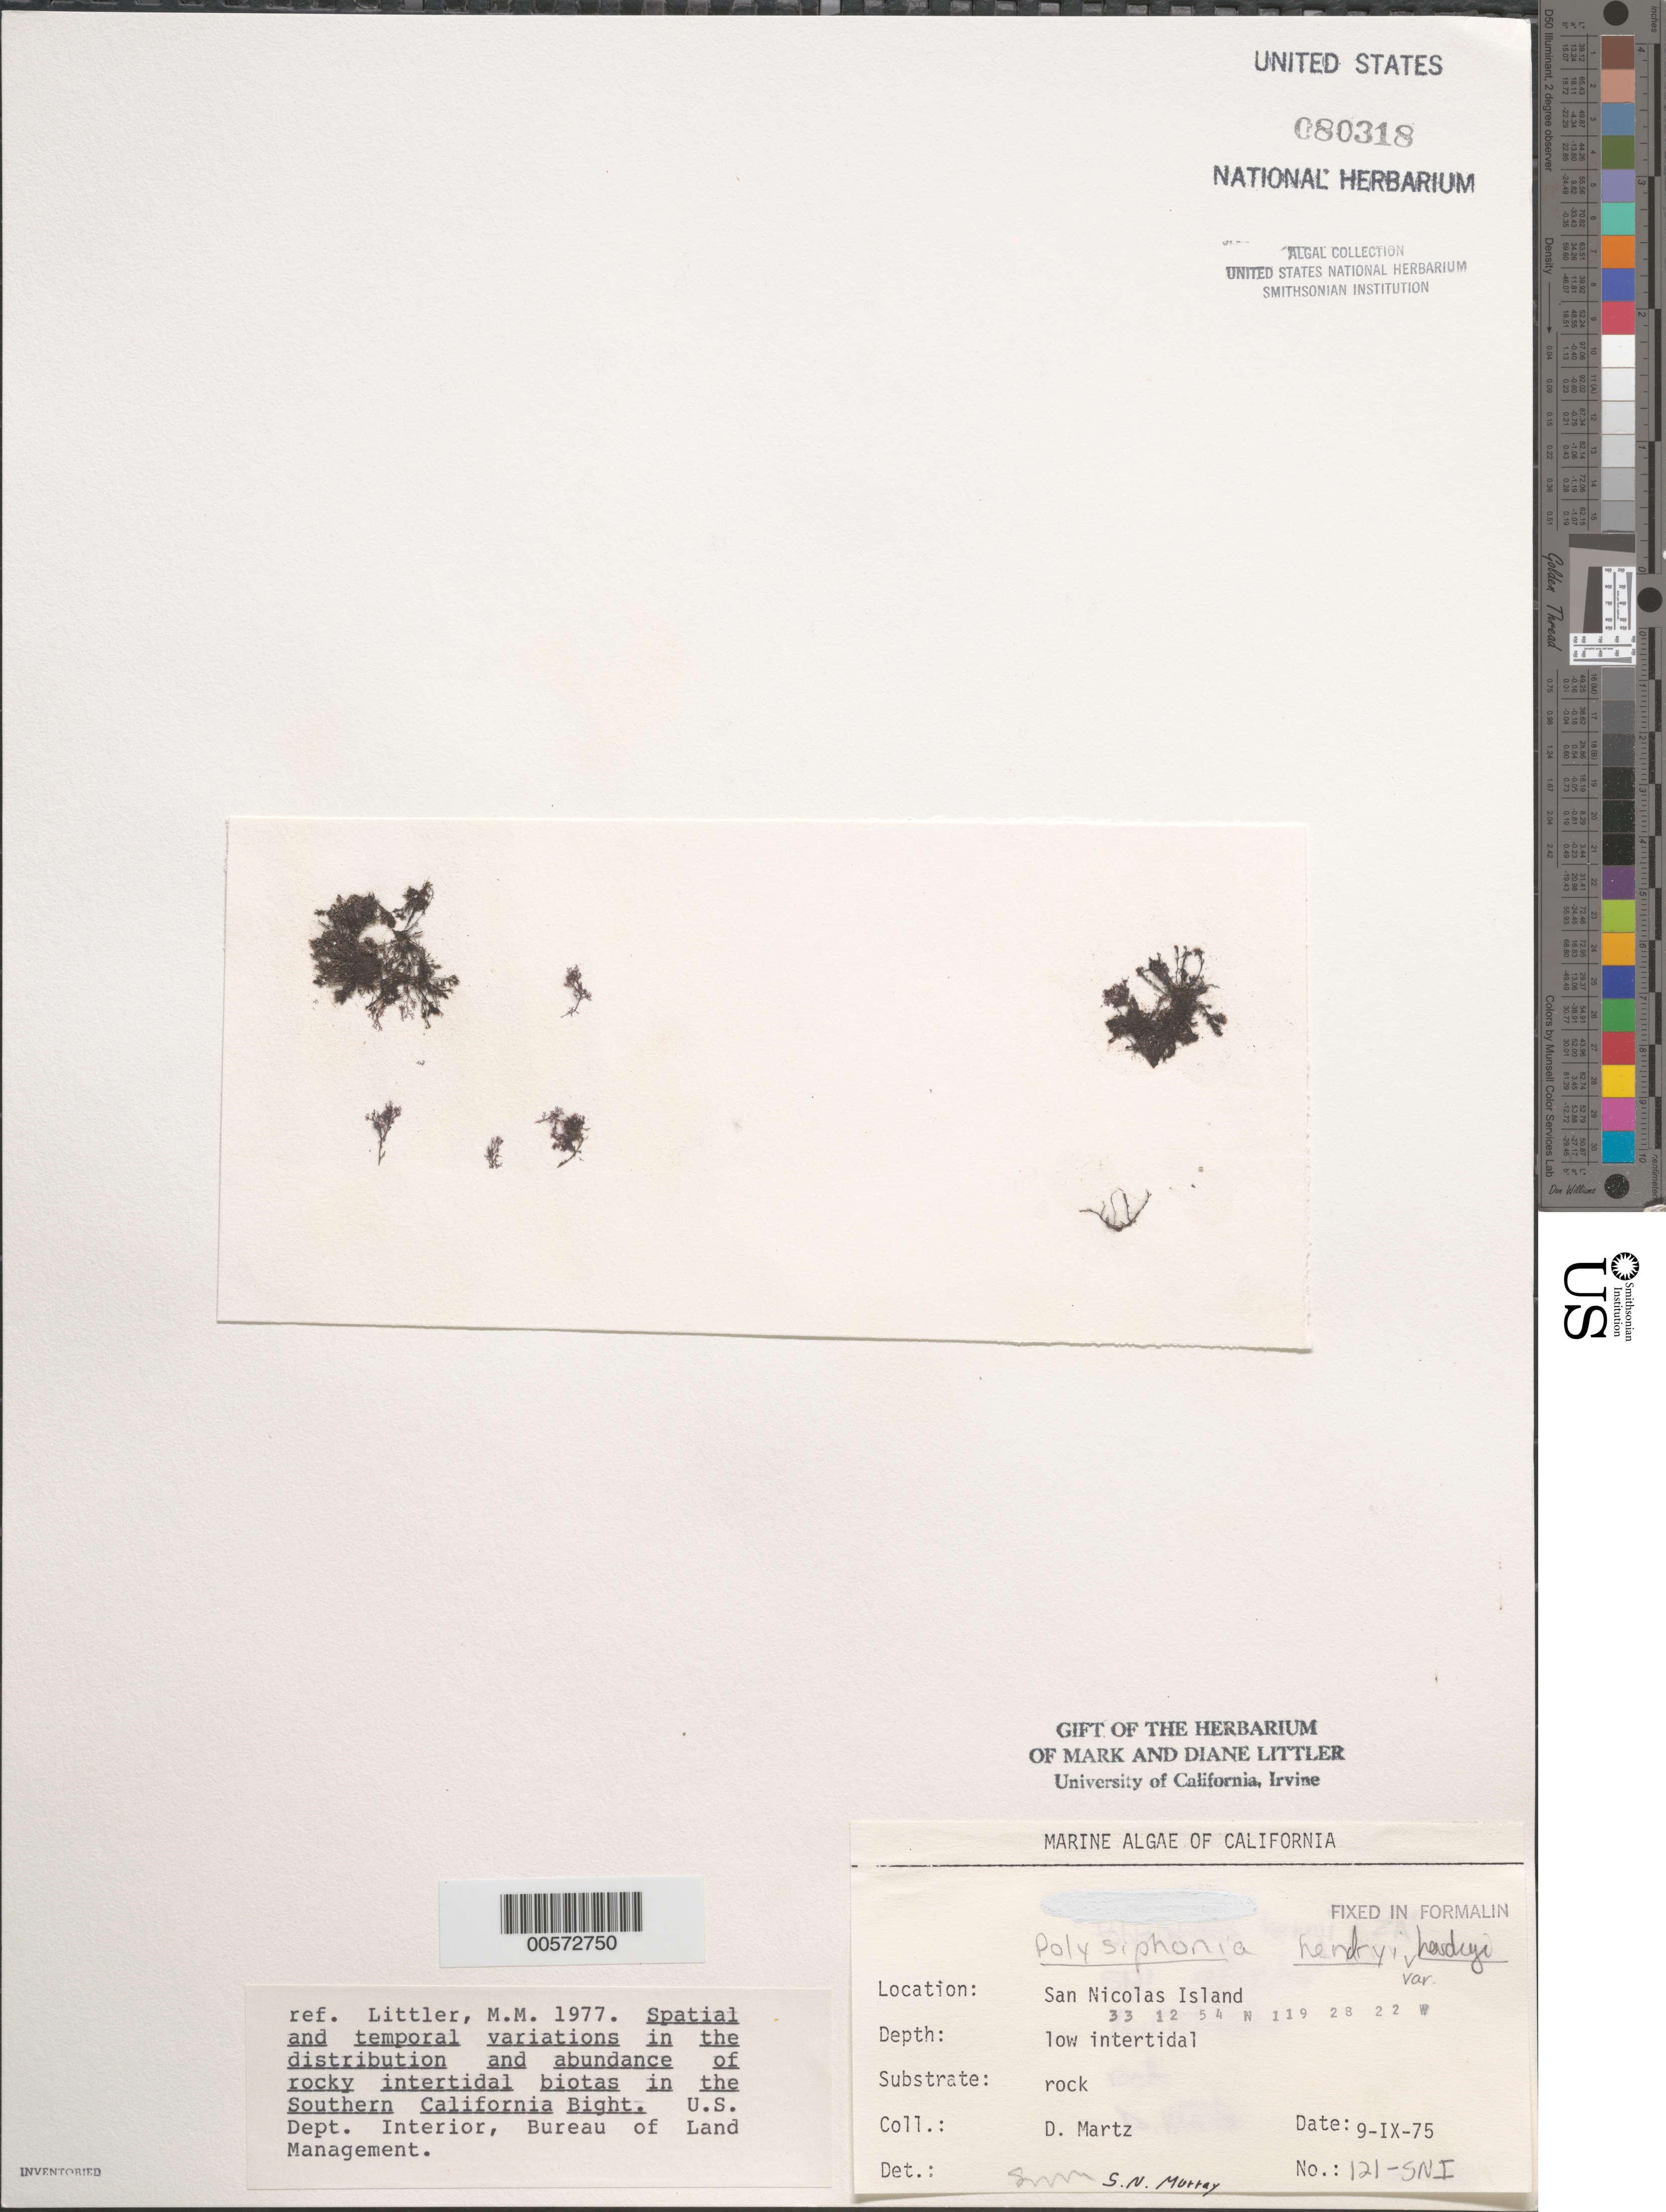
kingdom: Plantae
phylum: Rhodophyta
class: Florideophyceae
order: Ceramiales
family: Rhodomelaceae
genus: Vertebrata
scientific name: Vertebrata hendryi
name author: (N.L. Gardner) Savoie & G.W. Saunders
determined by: Algae name updating Project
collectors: D. Martz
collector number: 121-sni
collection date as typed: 09 Sep 1975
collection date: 1975-09-09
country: United States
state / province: California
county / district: Ventura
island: San Nicolas Island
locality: Dutch Harbor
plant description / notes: BLM-SOCALBIGHT Rocky Intertidal Survey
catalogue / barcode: US 80318